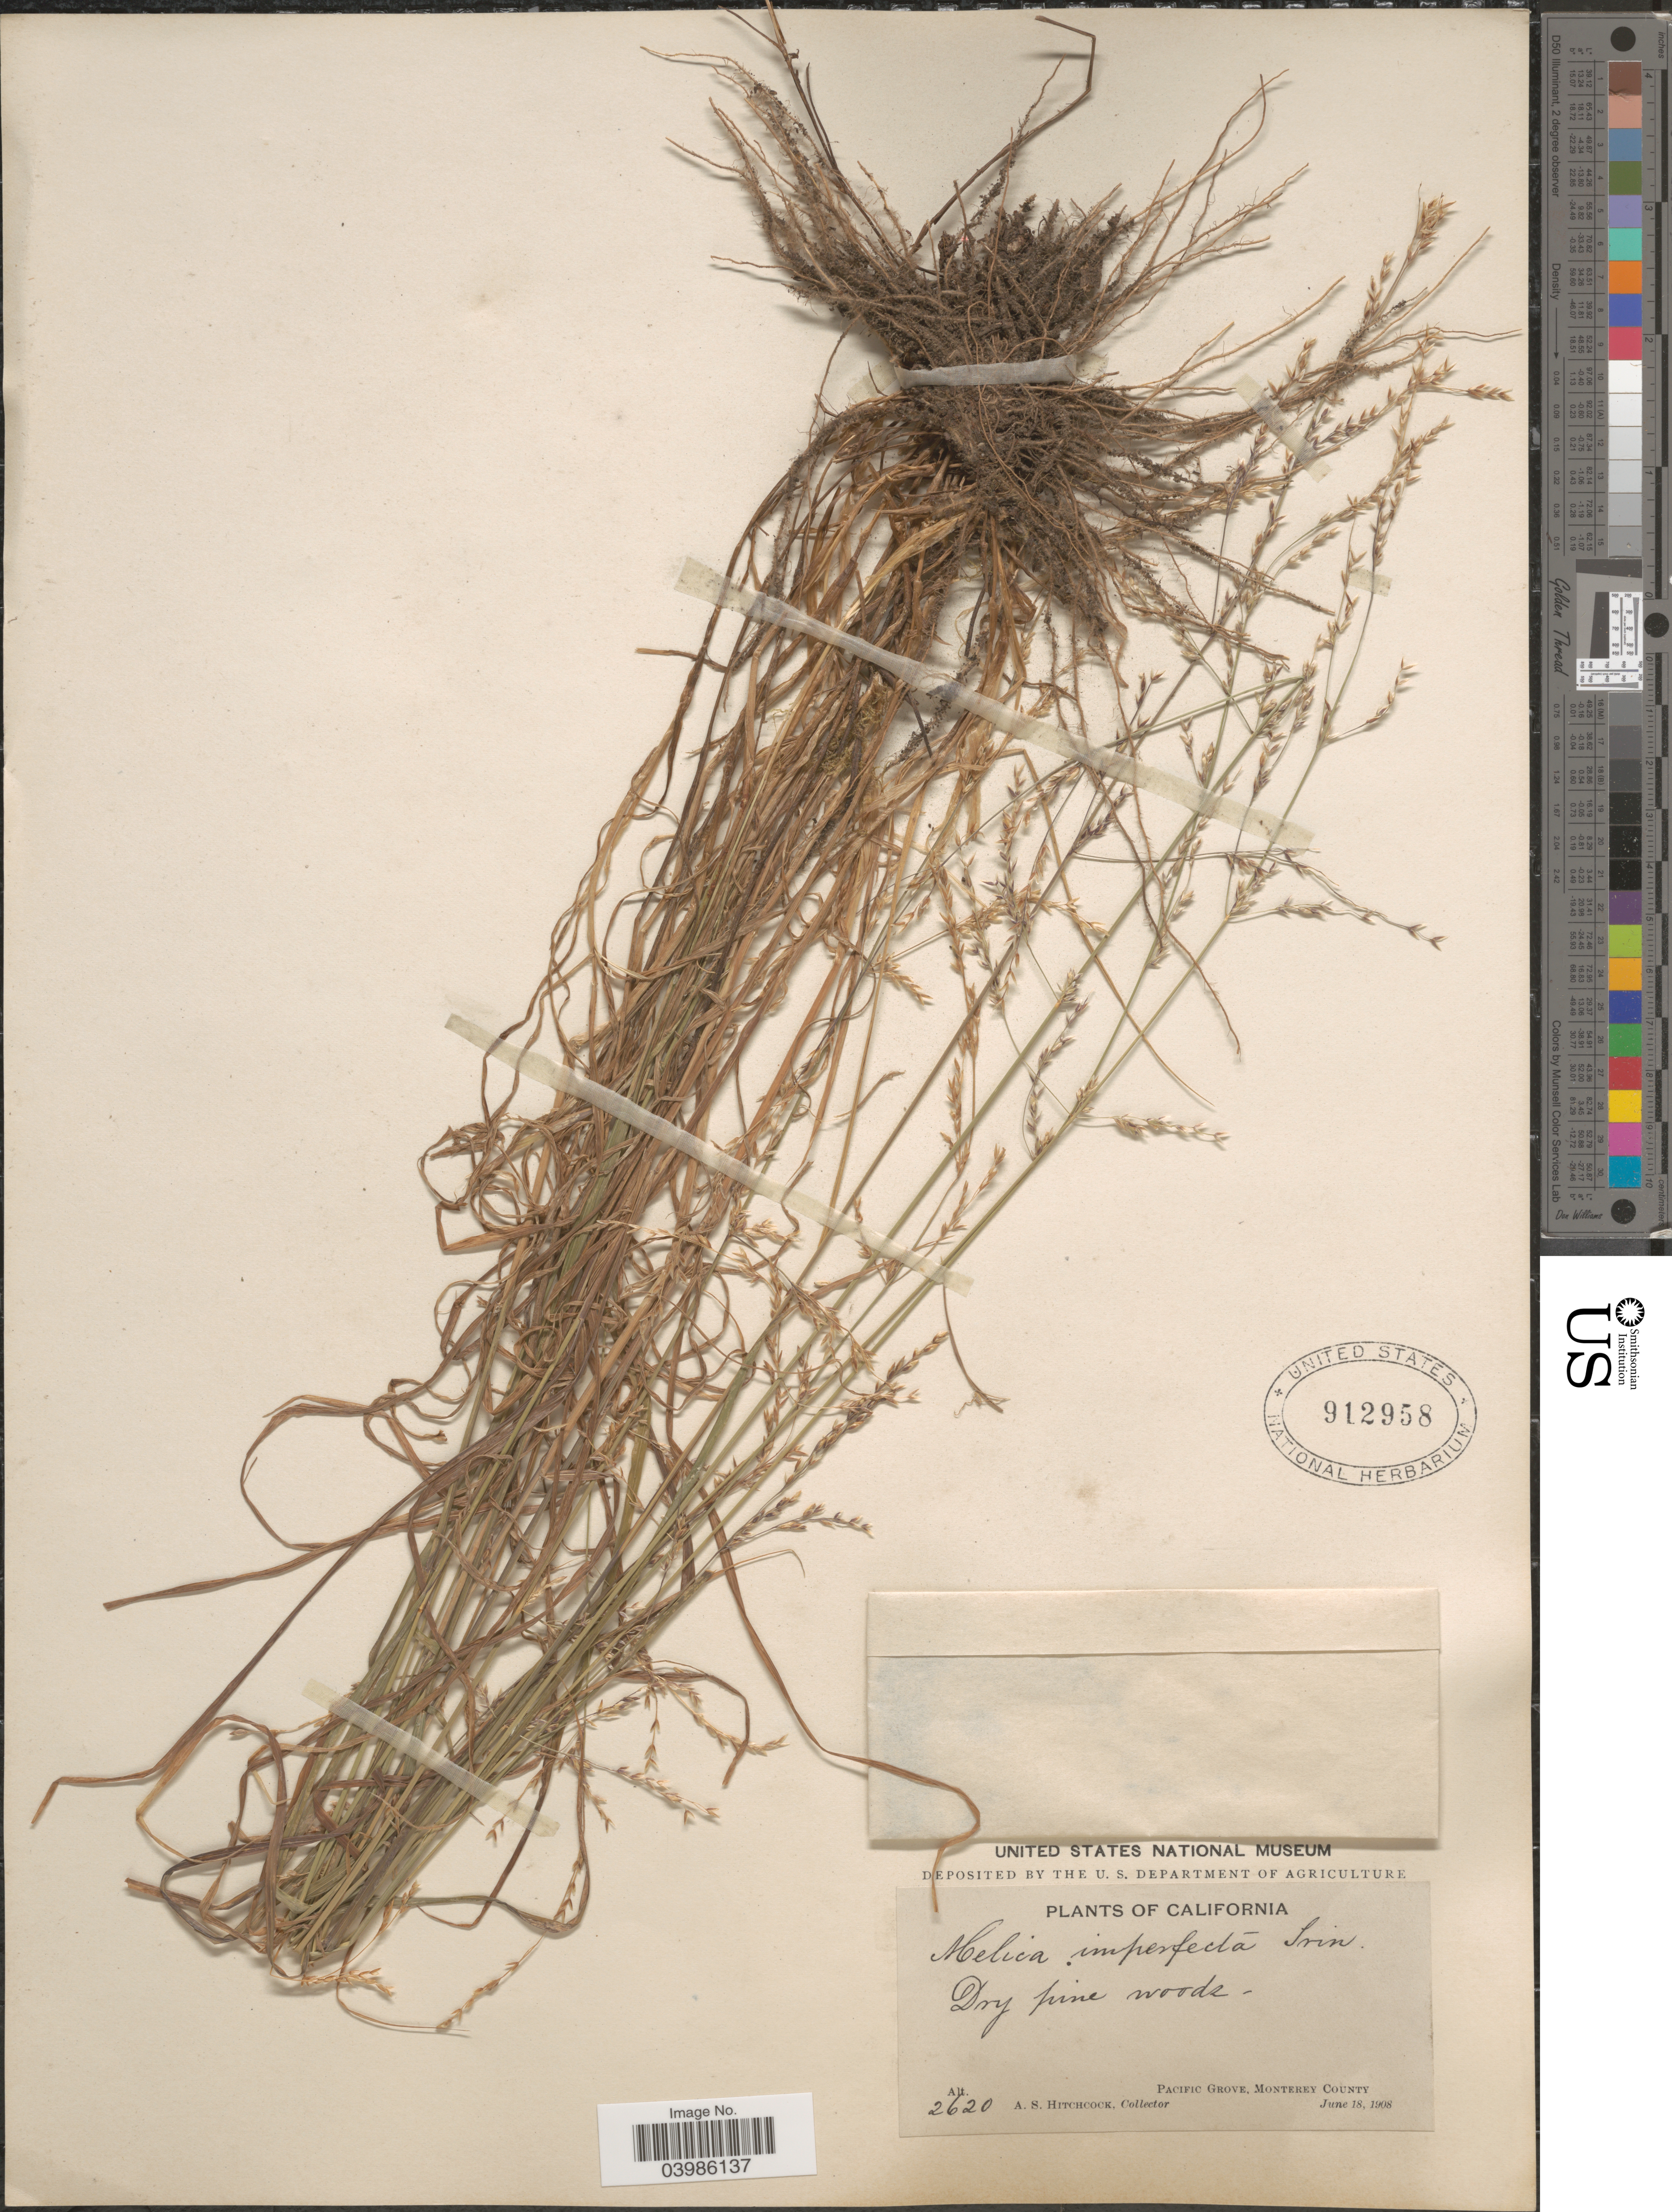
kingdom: Plantae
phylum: Tracheophyta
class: Liliopsida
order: Poales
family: Poaceae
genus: Melica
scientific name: Melica imperfecta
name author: Trin.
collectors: A. S. Hitchcock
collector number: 2620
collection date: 1908-06-18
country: United States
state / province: California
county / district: Monterey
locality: Pacific Grove, Monterey County.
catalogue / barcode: US 912958